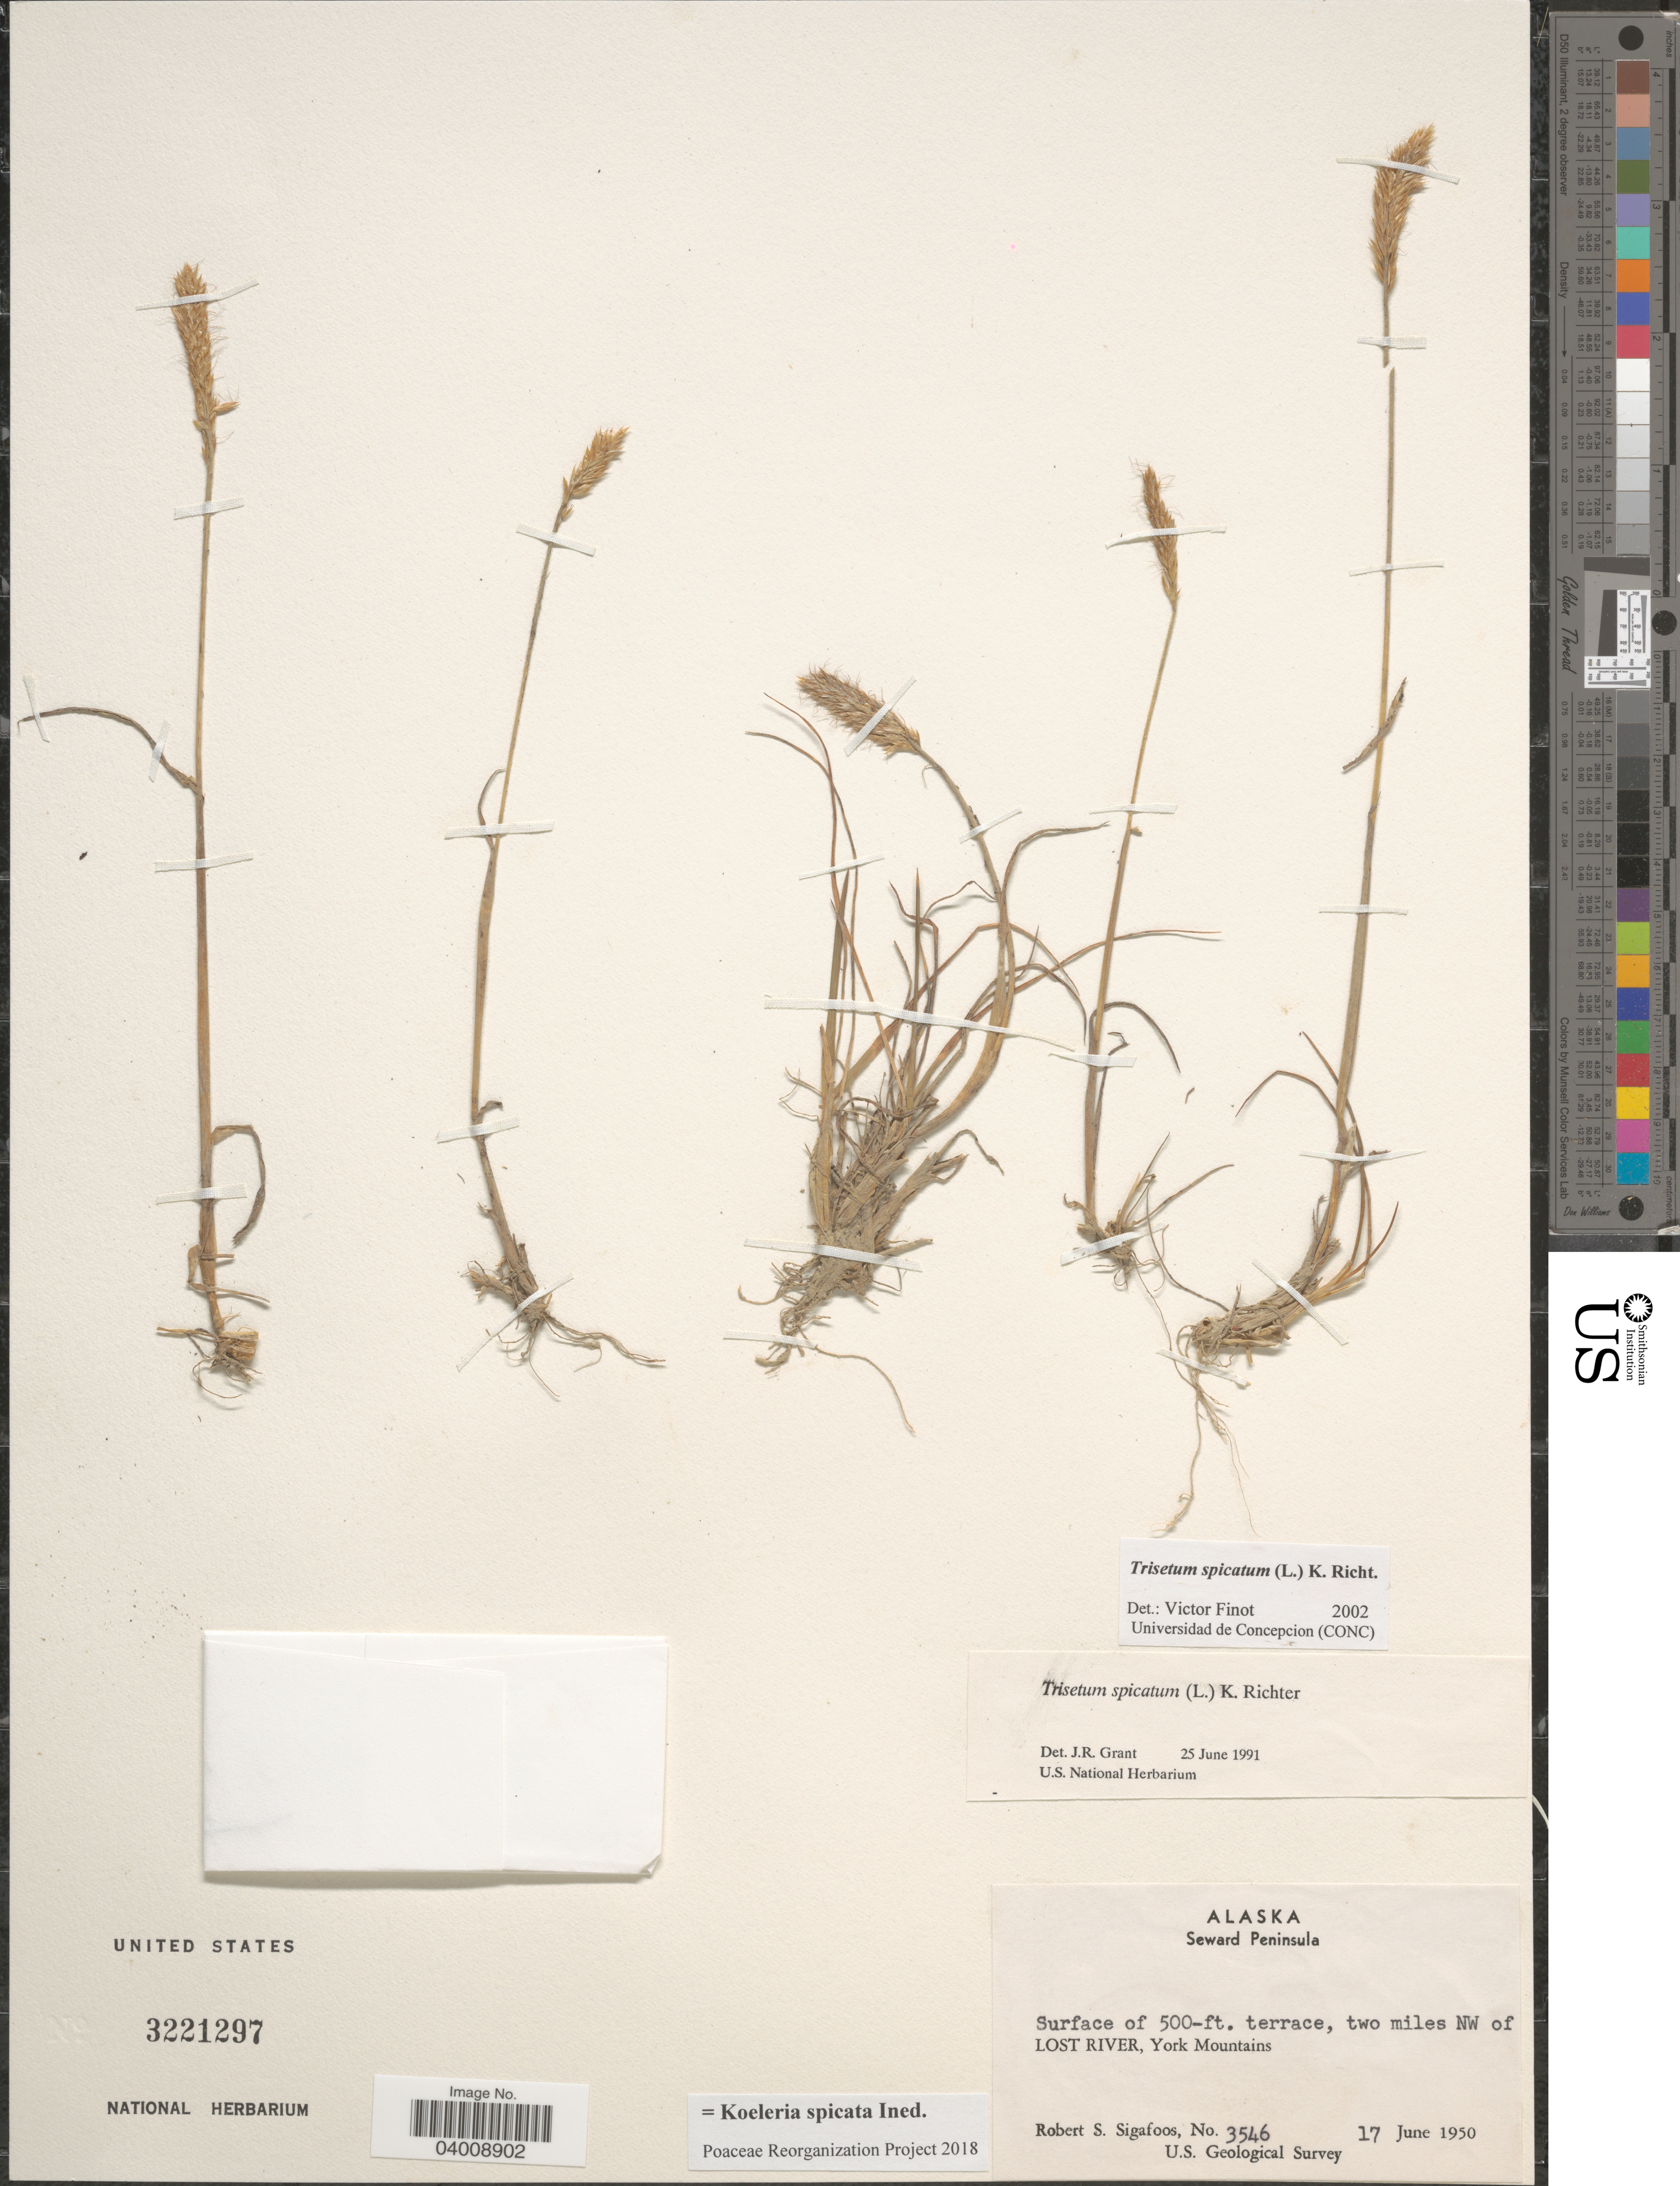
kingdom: Plantae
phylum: Tracheophyta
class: Liliopsida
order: Poales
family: Poaceae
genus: Koeleria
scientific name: Koeleria spicata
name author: (L.) Barberá et al.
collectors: R. Sigafoos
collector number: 3546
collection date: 1950-06-17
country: United States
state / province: Alaska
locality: Seward Peninsula. Two miles NW of Lost River, York Mountains.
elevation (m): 152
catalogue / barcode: US 3221297